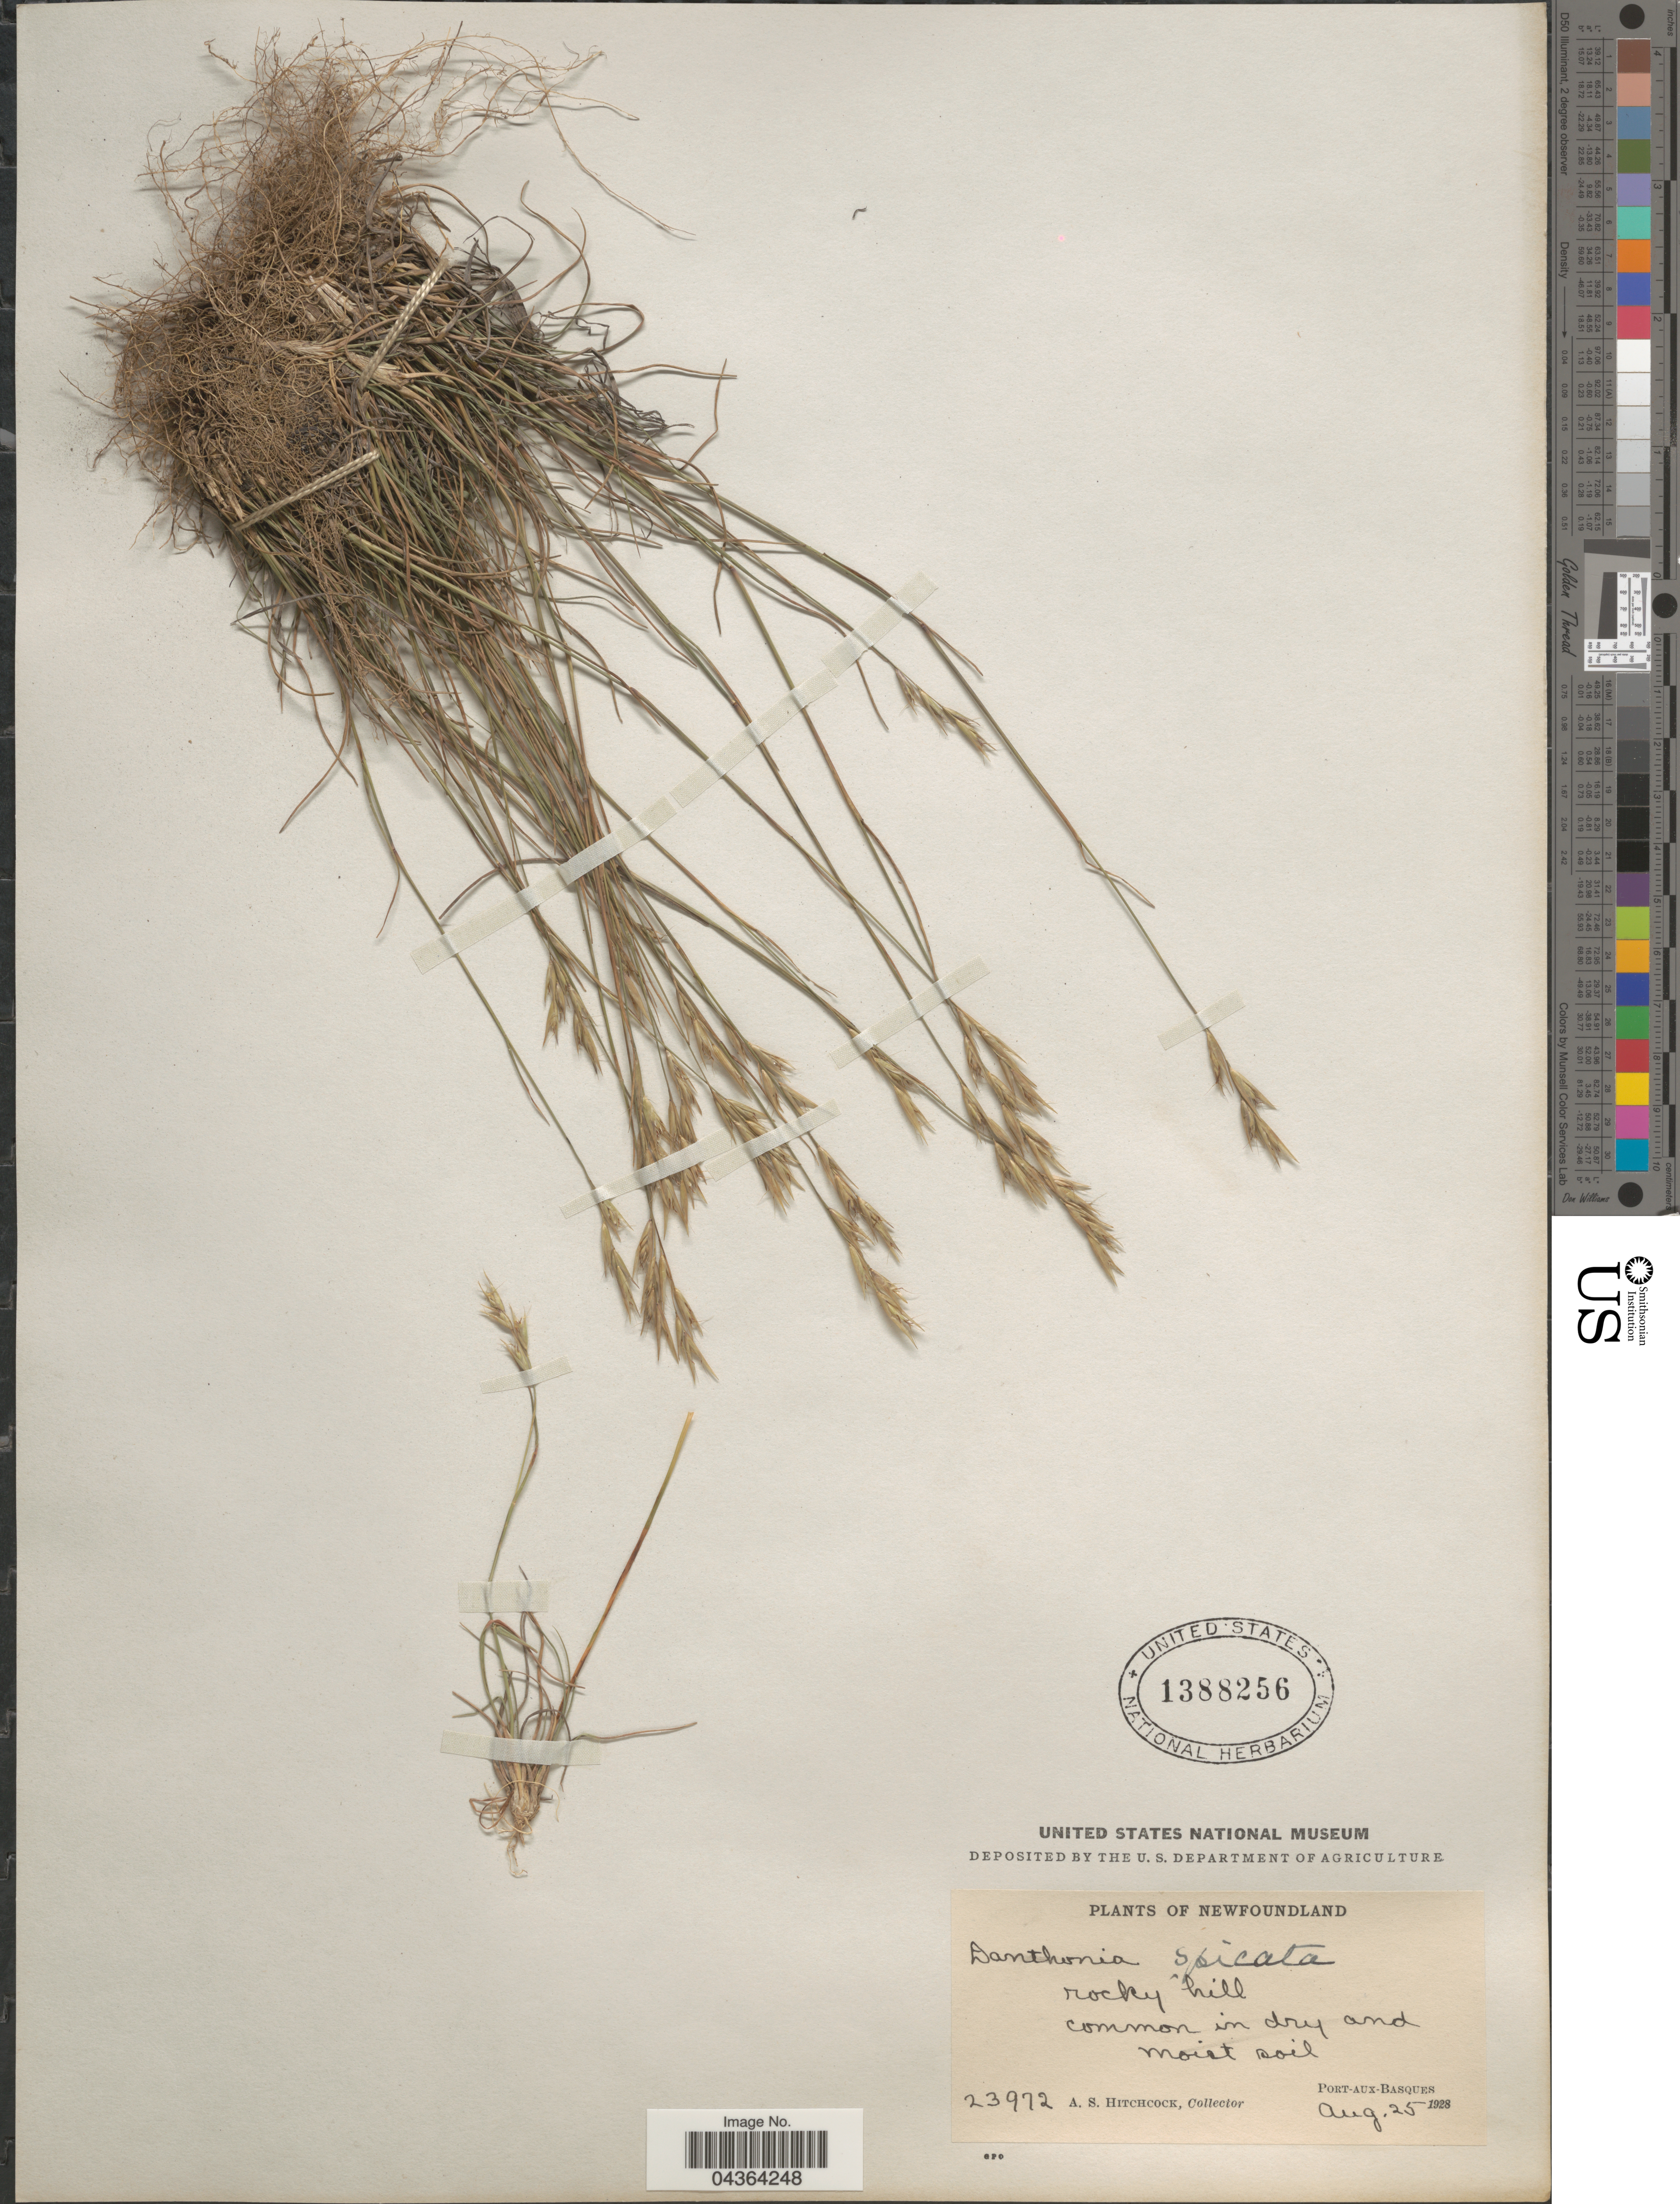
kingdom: Plantae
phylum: Tracheophyta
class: Liliopsida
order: Poales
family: Poaceae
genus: Danthonia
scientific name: Danthonia spicata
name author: (L.) P. Beauv. ex Roem. & Schult.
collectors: A. S. Hitchcock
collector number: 23972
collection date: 1928-08-25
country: Canada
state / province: Newfoundland and Labrador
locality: Port-aux-Basques.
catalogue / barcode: US 1388256